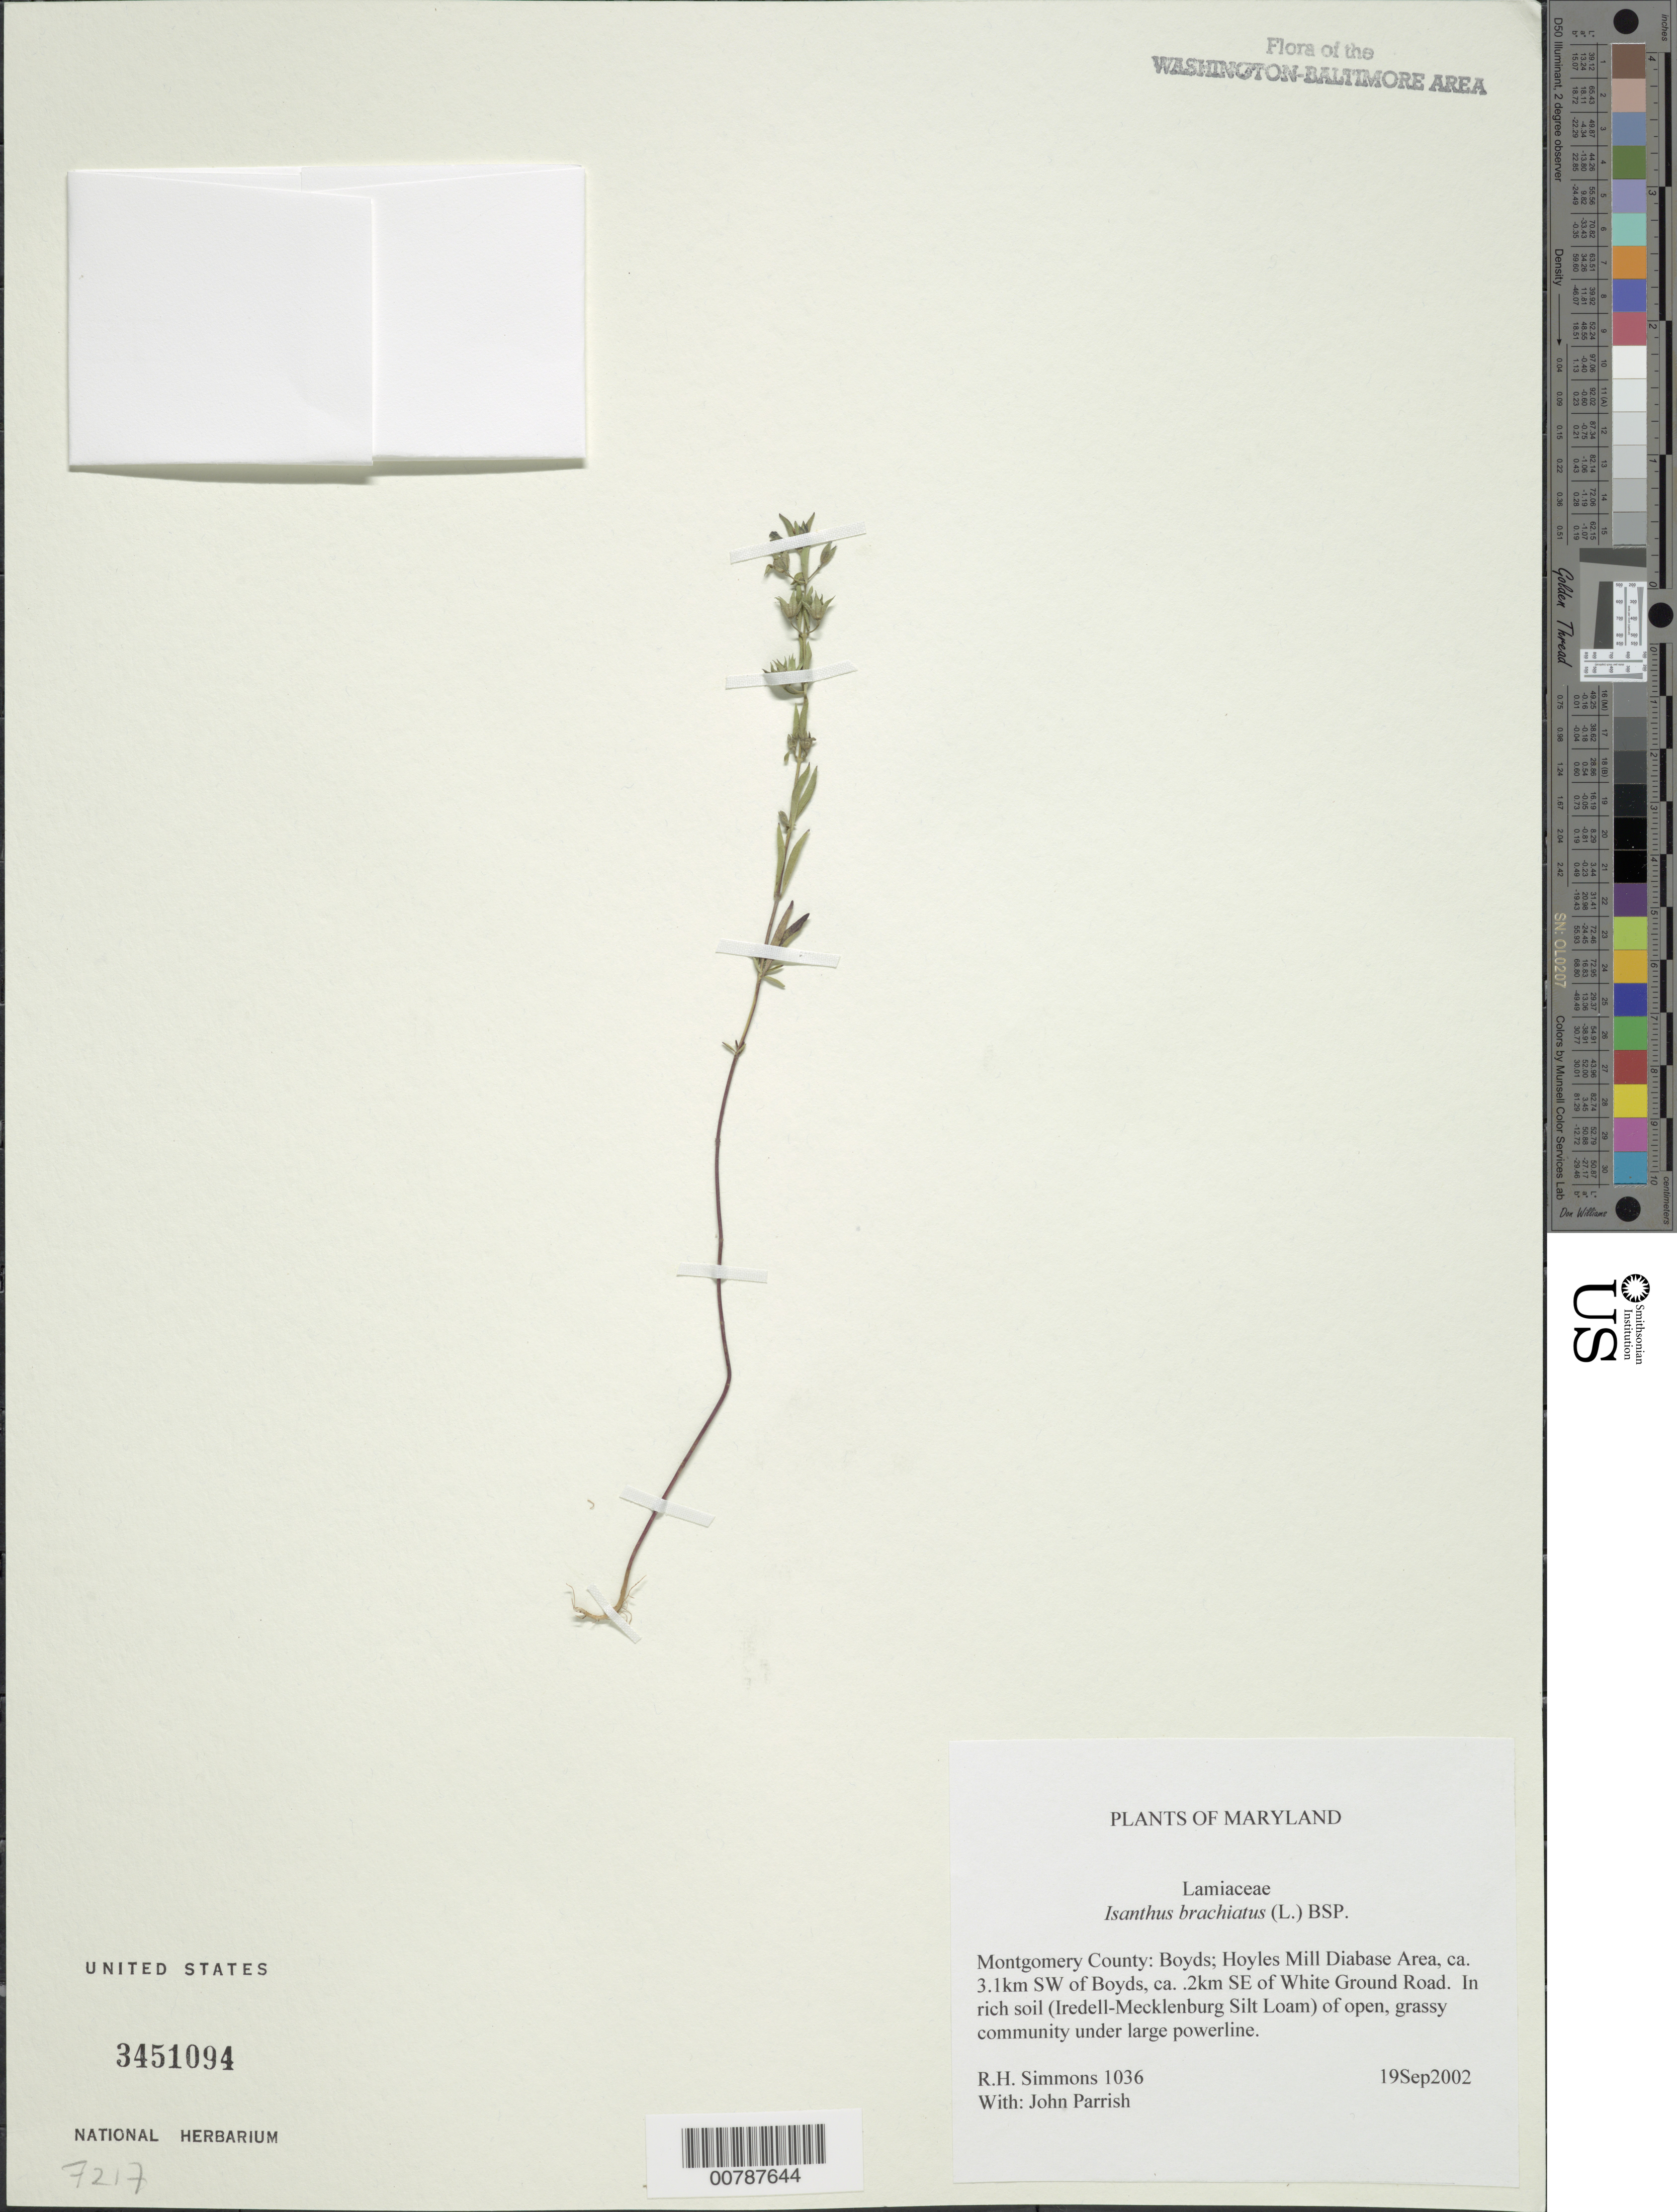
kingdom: Plantae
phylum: Tracheophyta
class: Magnoliopsida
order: Lamiales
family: Lamiaceae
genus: Isanthus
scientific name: Isanthus brachiatus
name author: (L.) Britton et al.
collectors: R. H. Simmons & J. Parrish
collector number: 1036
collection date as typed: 19 Sep 2002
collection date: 2002-09-19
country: United States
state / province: Maryland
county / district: Montgomery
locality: Boyds, Hoyles Mill Diabase Area, ca. 3.1 km SW of Boyds, ca. 0.2 km SE of White Ground Road.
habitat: In rich soil (Iredell-Mecklenburg Silt Loam) of open, grassy community under large powerline.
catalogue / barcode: US 3451094